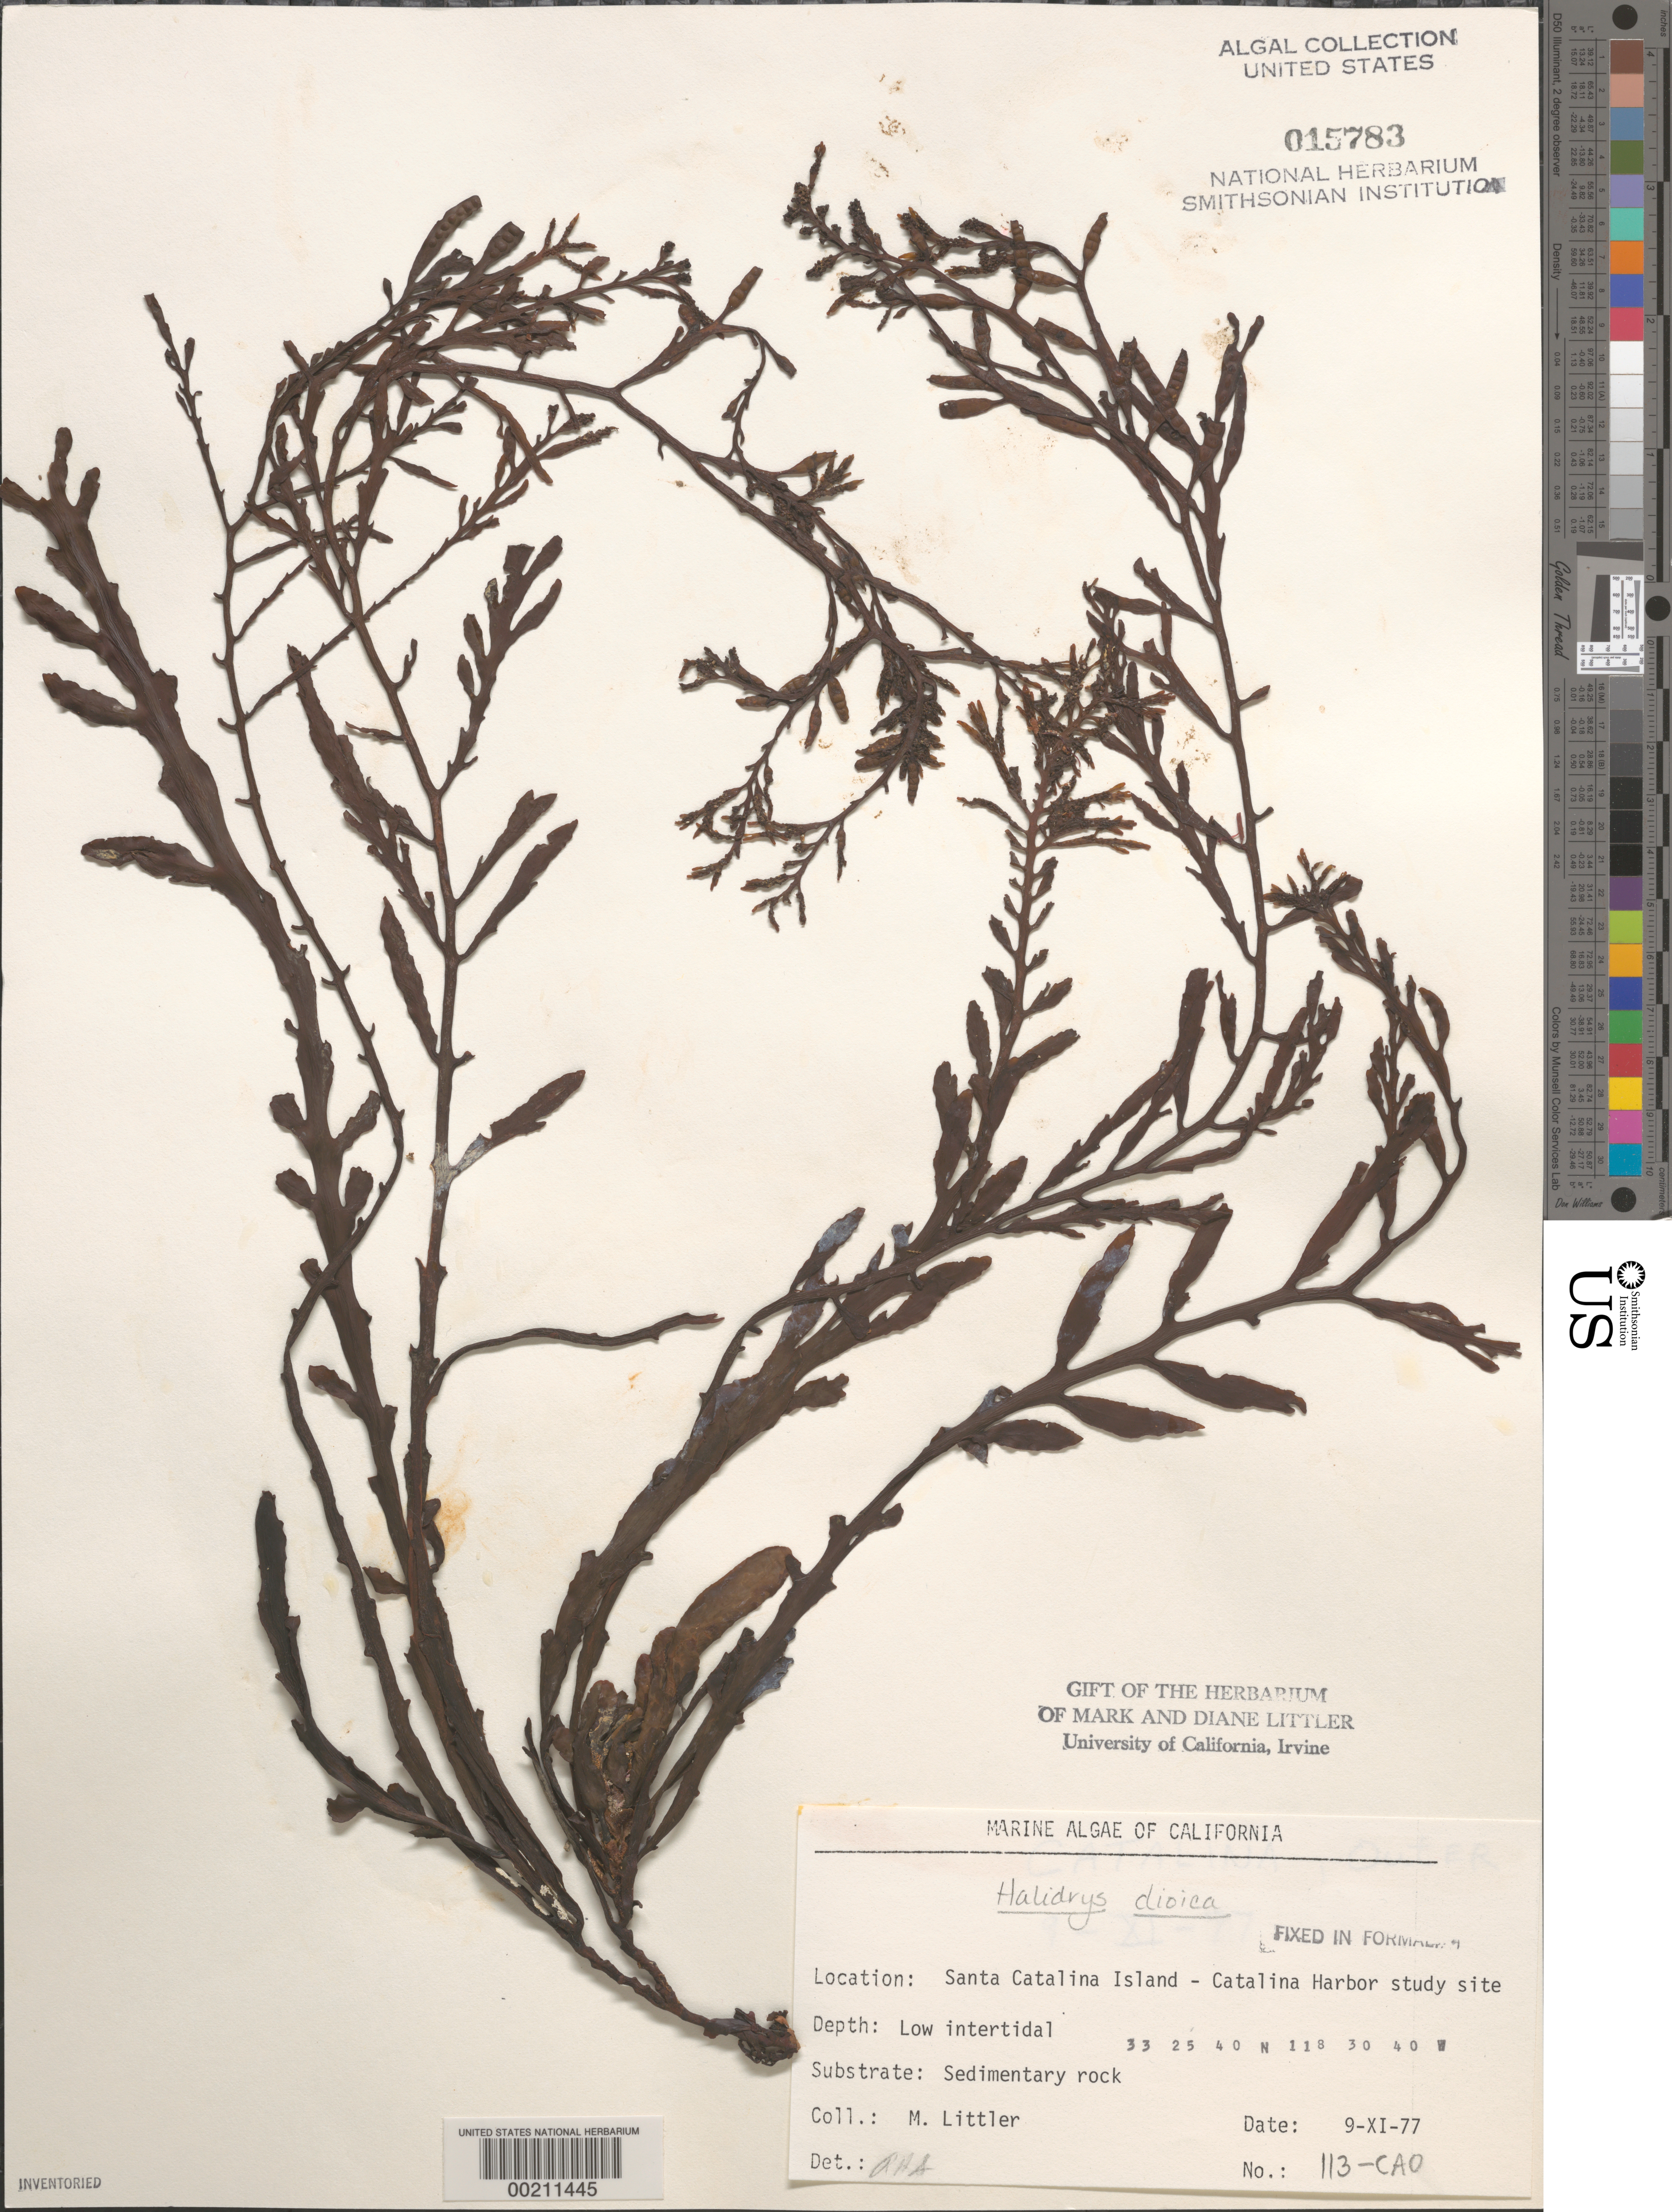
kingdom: Chromista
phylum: Ochrophyta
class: Phaeophyceae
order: Fucales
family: Sargassaceae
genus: Halidrys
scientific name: Halidrys dioica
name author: N.L. Gardner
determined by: Sims, Robert H.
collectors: M. M. Littler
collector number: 113-cao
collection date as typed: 09 Nov 1977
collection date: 1977-11-09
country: United States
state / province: California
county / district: Los Angeles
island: Santa Catalina Island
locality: Catalina Harbor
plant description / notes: BLM-SOCALBIGHT Rocky Intertidal Survey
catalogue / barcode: US 15783